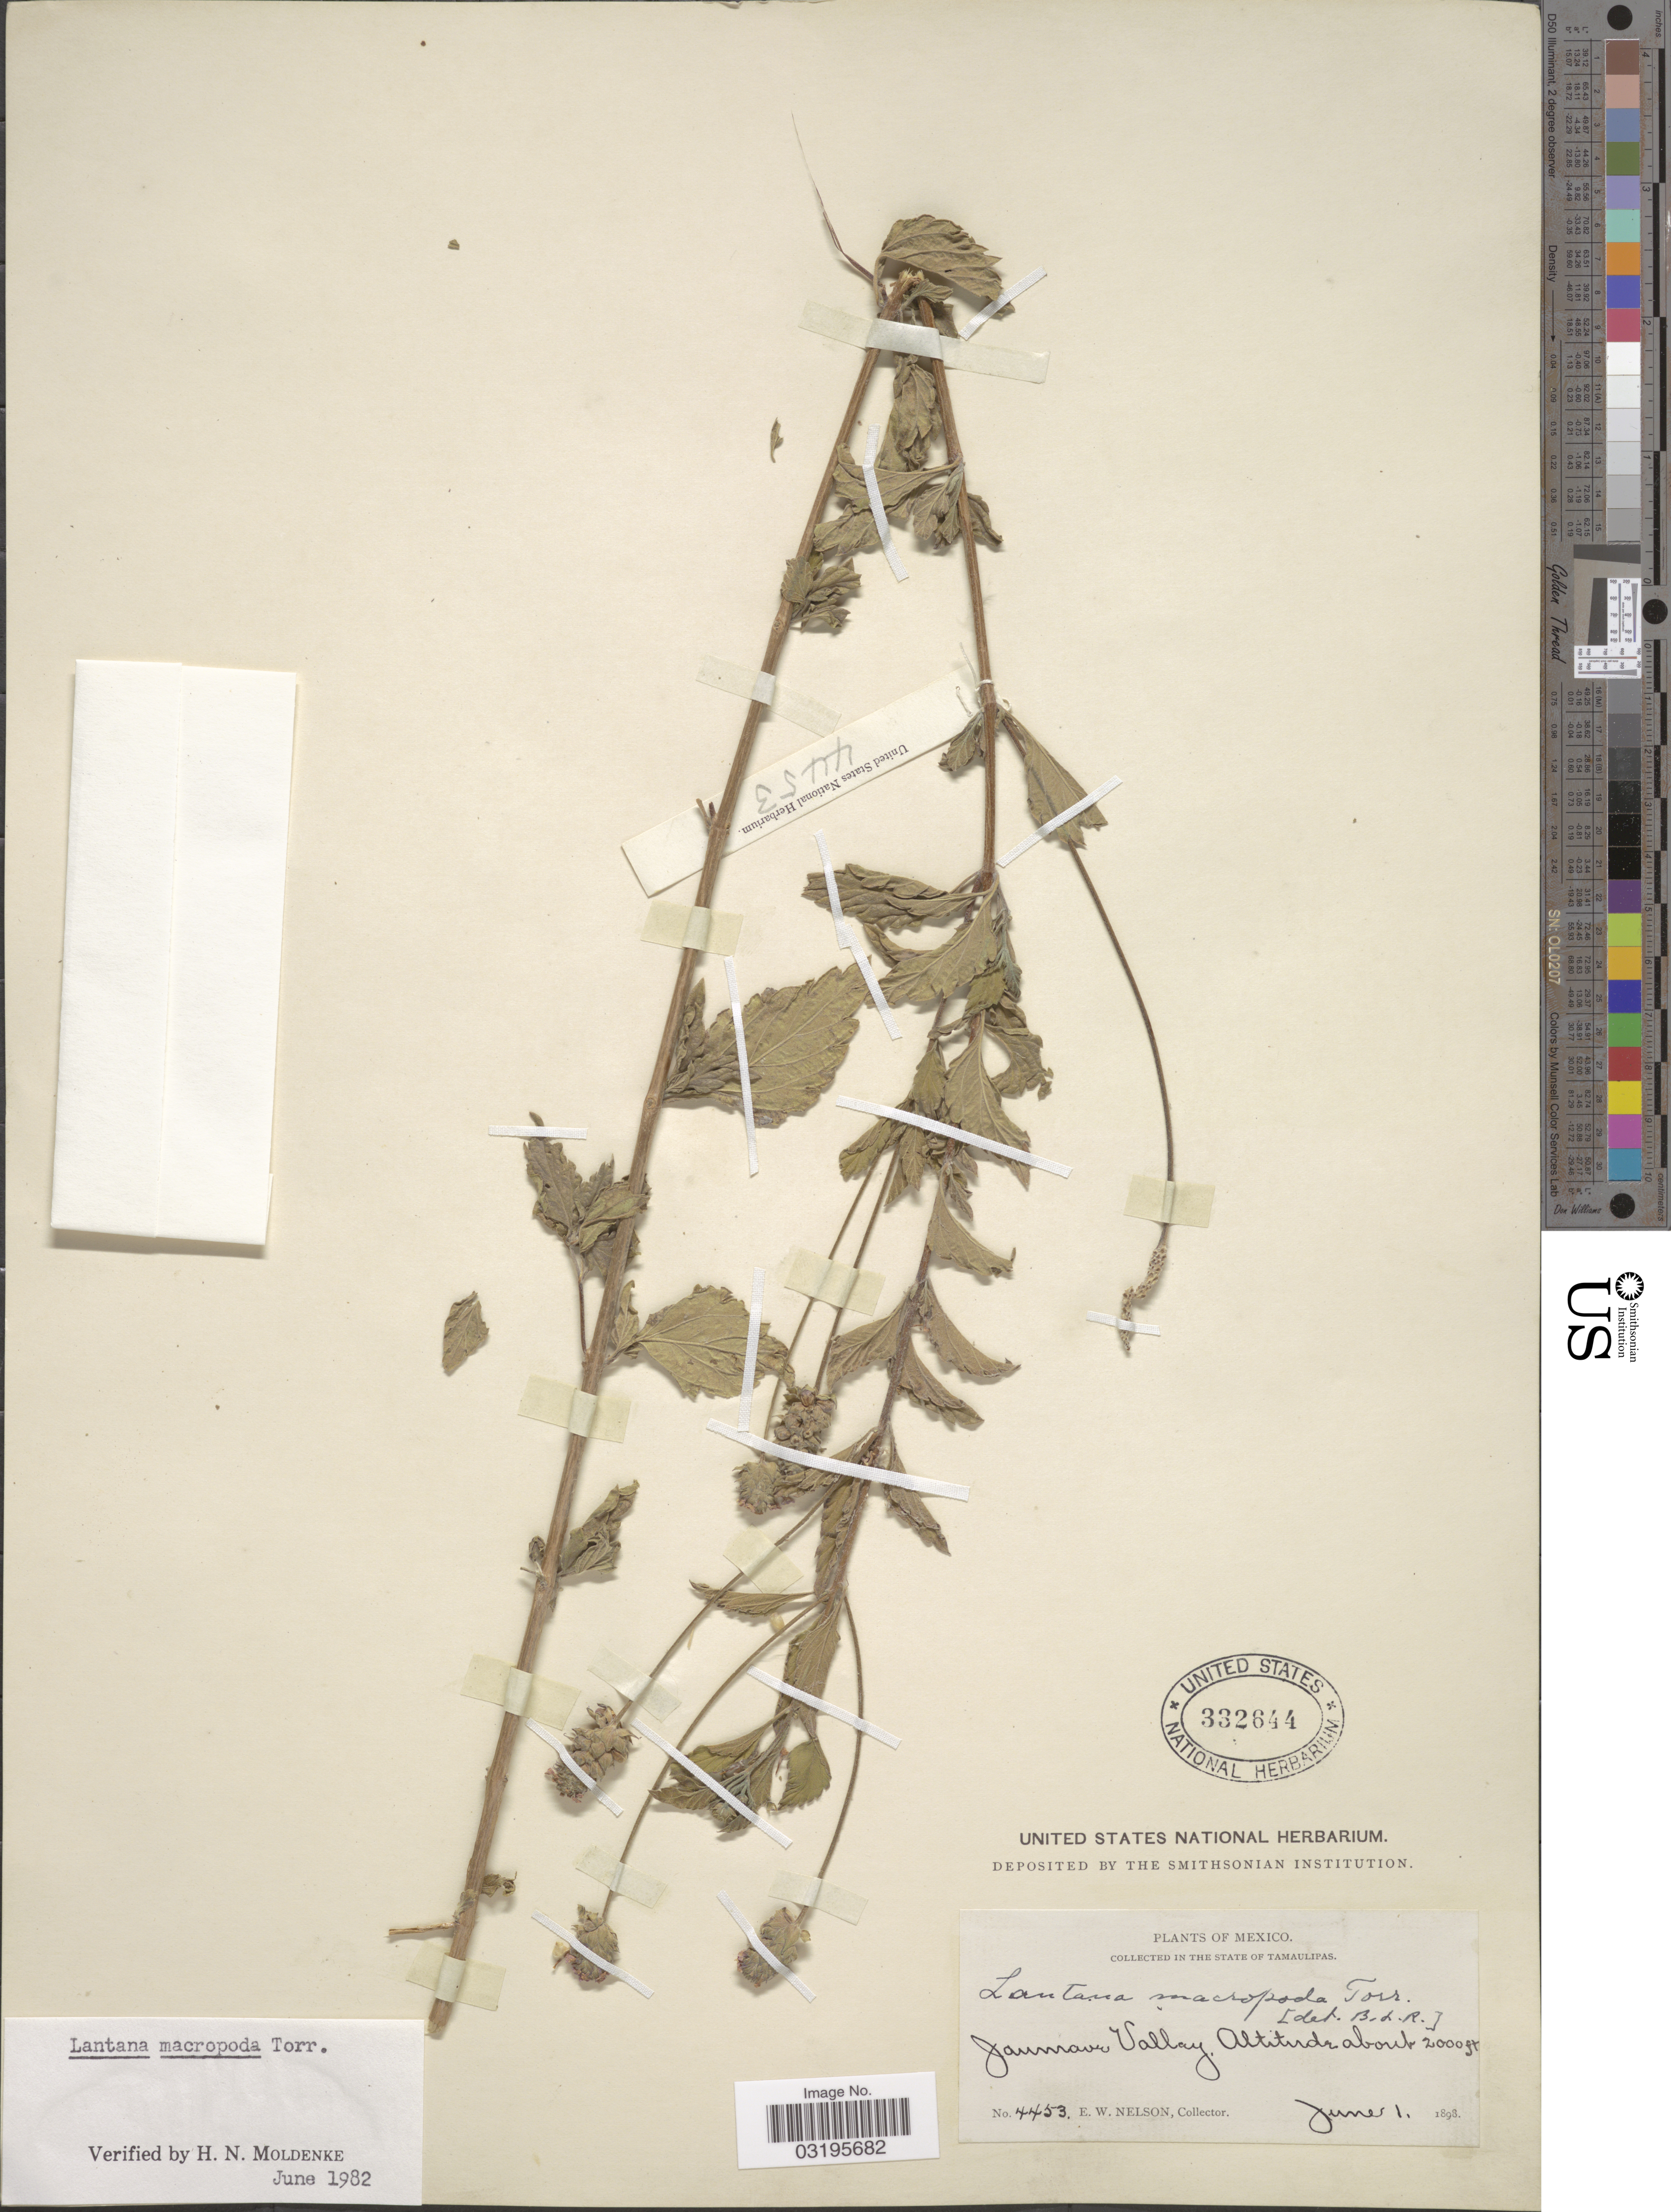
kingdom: Plantae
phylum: Tracheophyta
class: Magnoliopsida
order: Lamiales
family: Verbenaceae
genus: Lantana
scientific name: Lantana macropoda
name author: Torr.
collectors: E. W. Nelson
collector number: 4453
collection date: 1898-06-01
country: Mexico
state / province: Tamaulipas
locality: Jaumave Valley.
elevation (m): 610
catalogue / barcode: US 332644